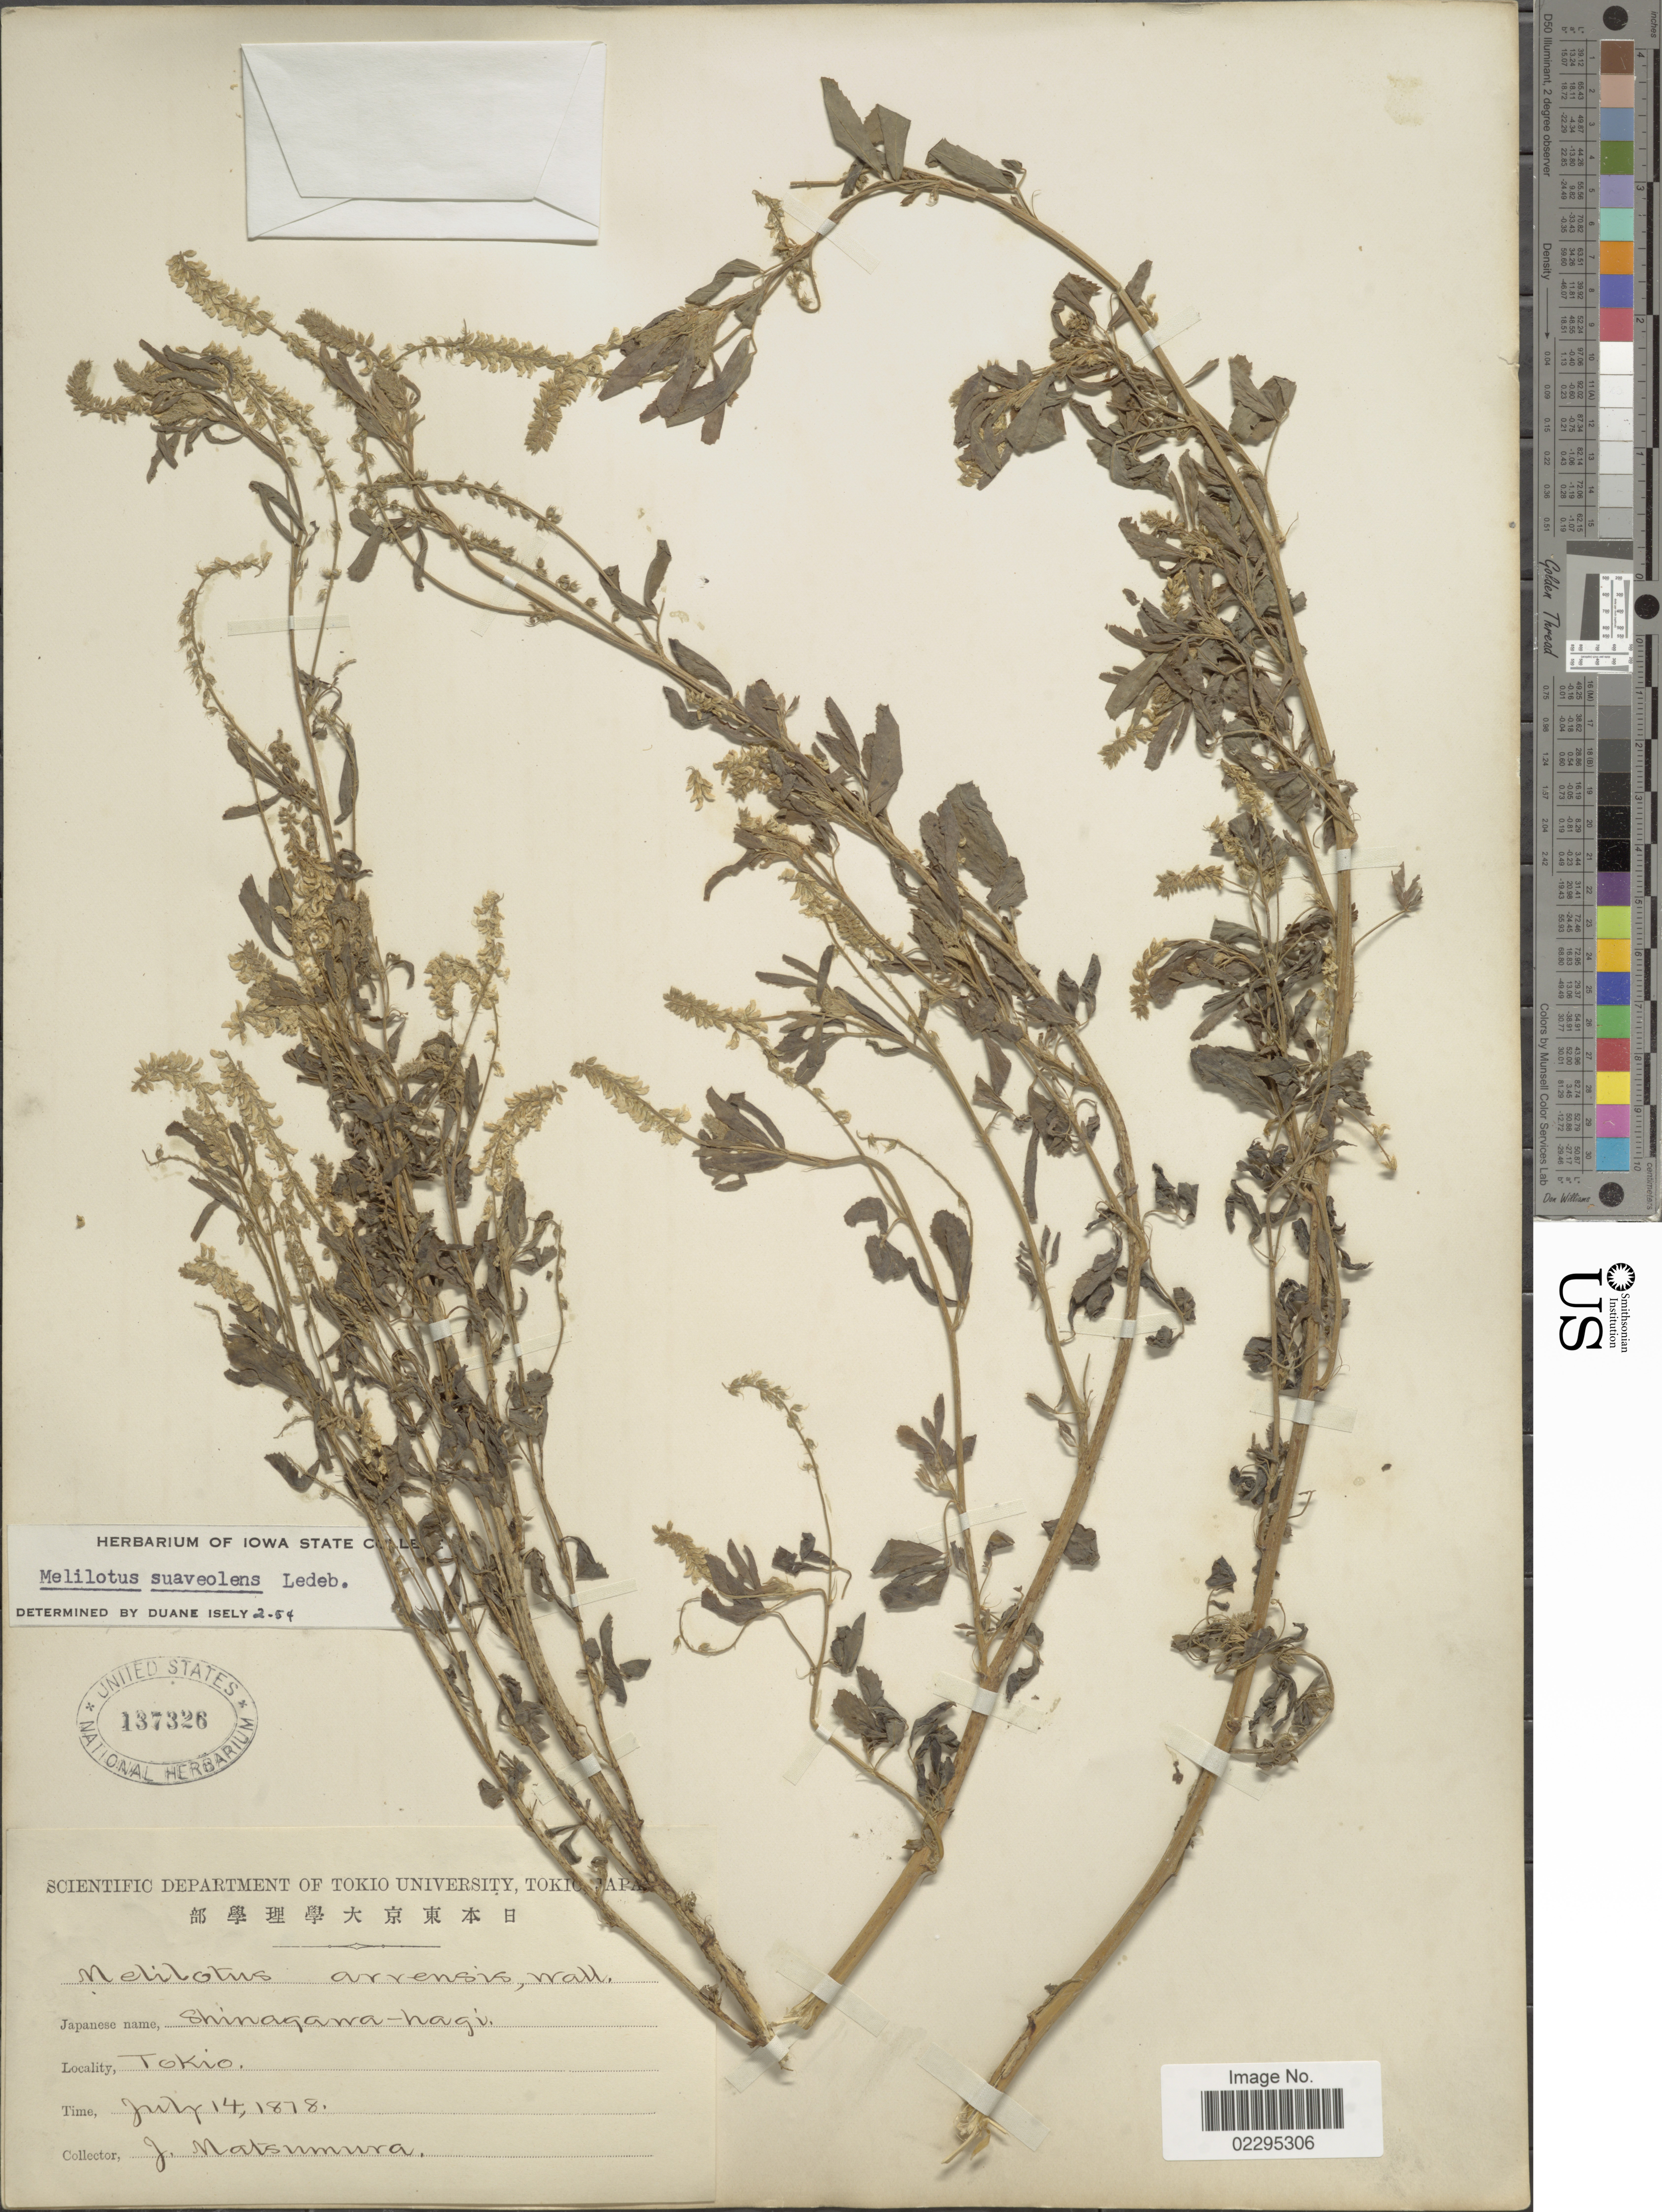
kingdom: Plantae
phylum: Tracheophyta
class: Magnoliopsida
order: Fabales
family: Fabaceae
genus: Melilotus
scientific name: Melilotus suaveolens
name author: Ledeb.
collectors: J. Matsumura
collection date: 1818-07-10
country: Japan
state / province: Tokyo, Federal City of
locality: Tokio.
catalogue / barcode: US 137326